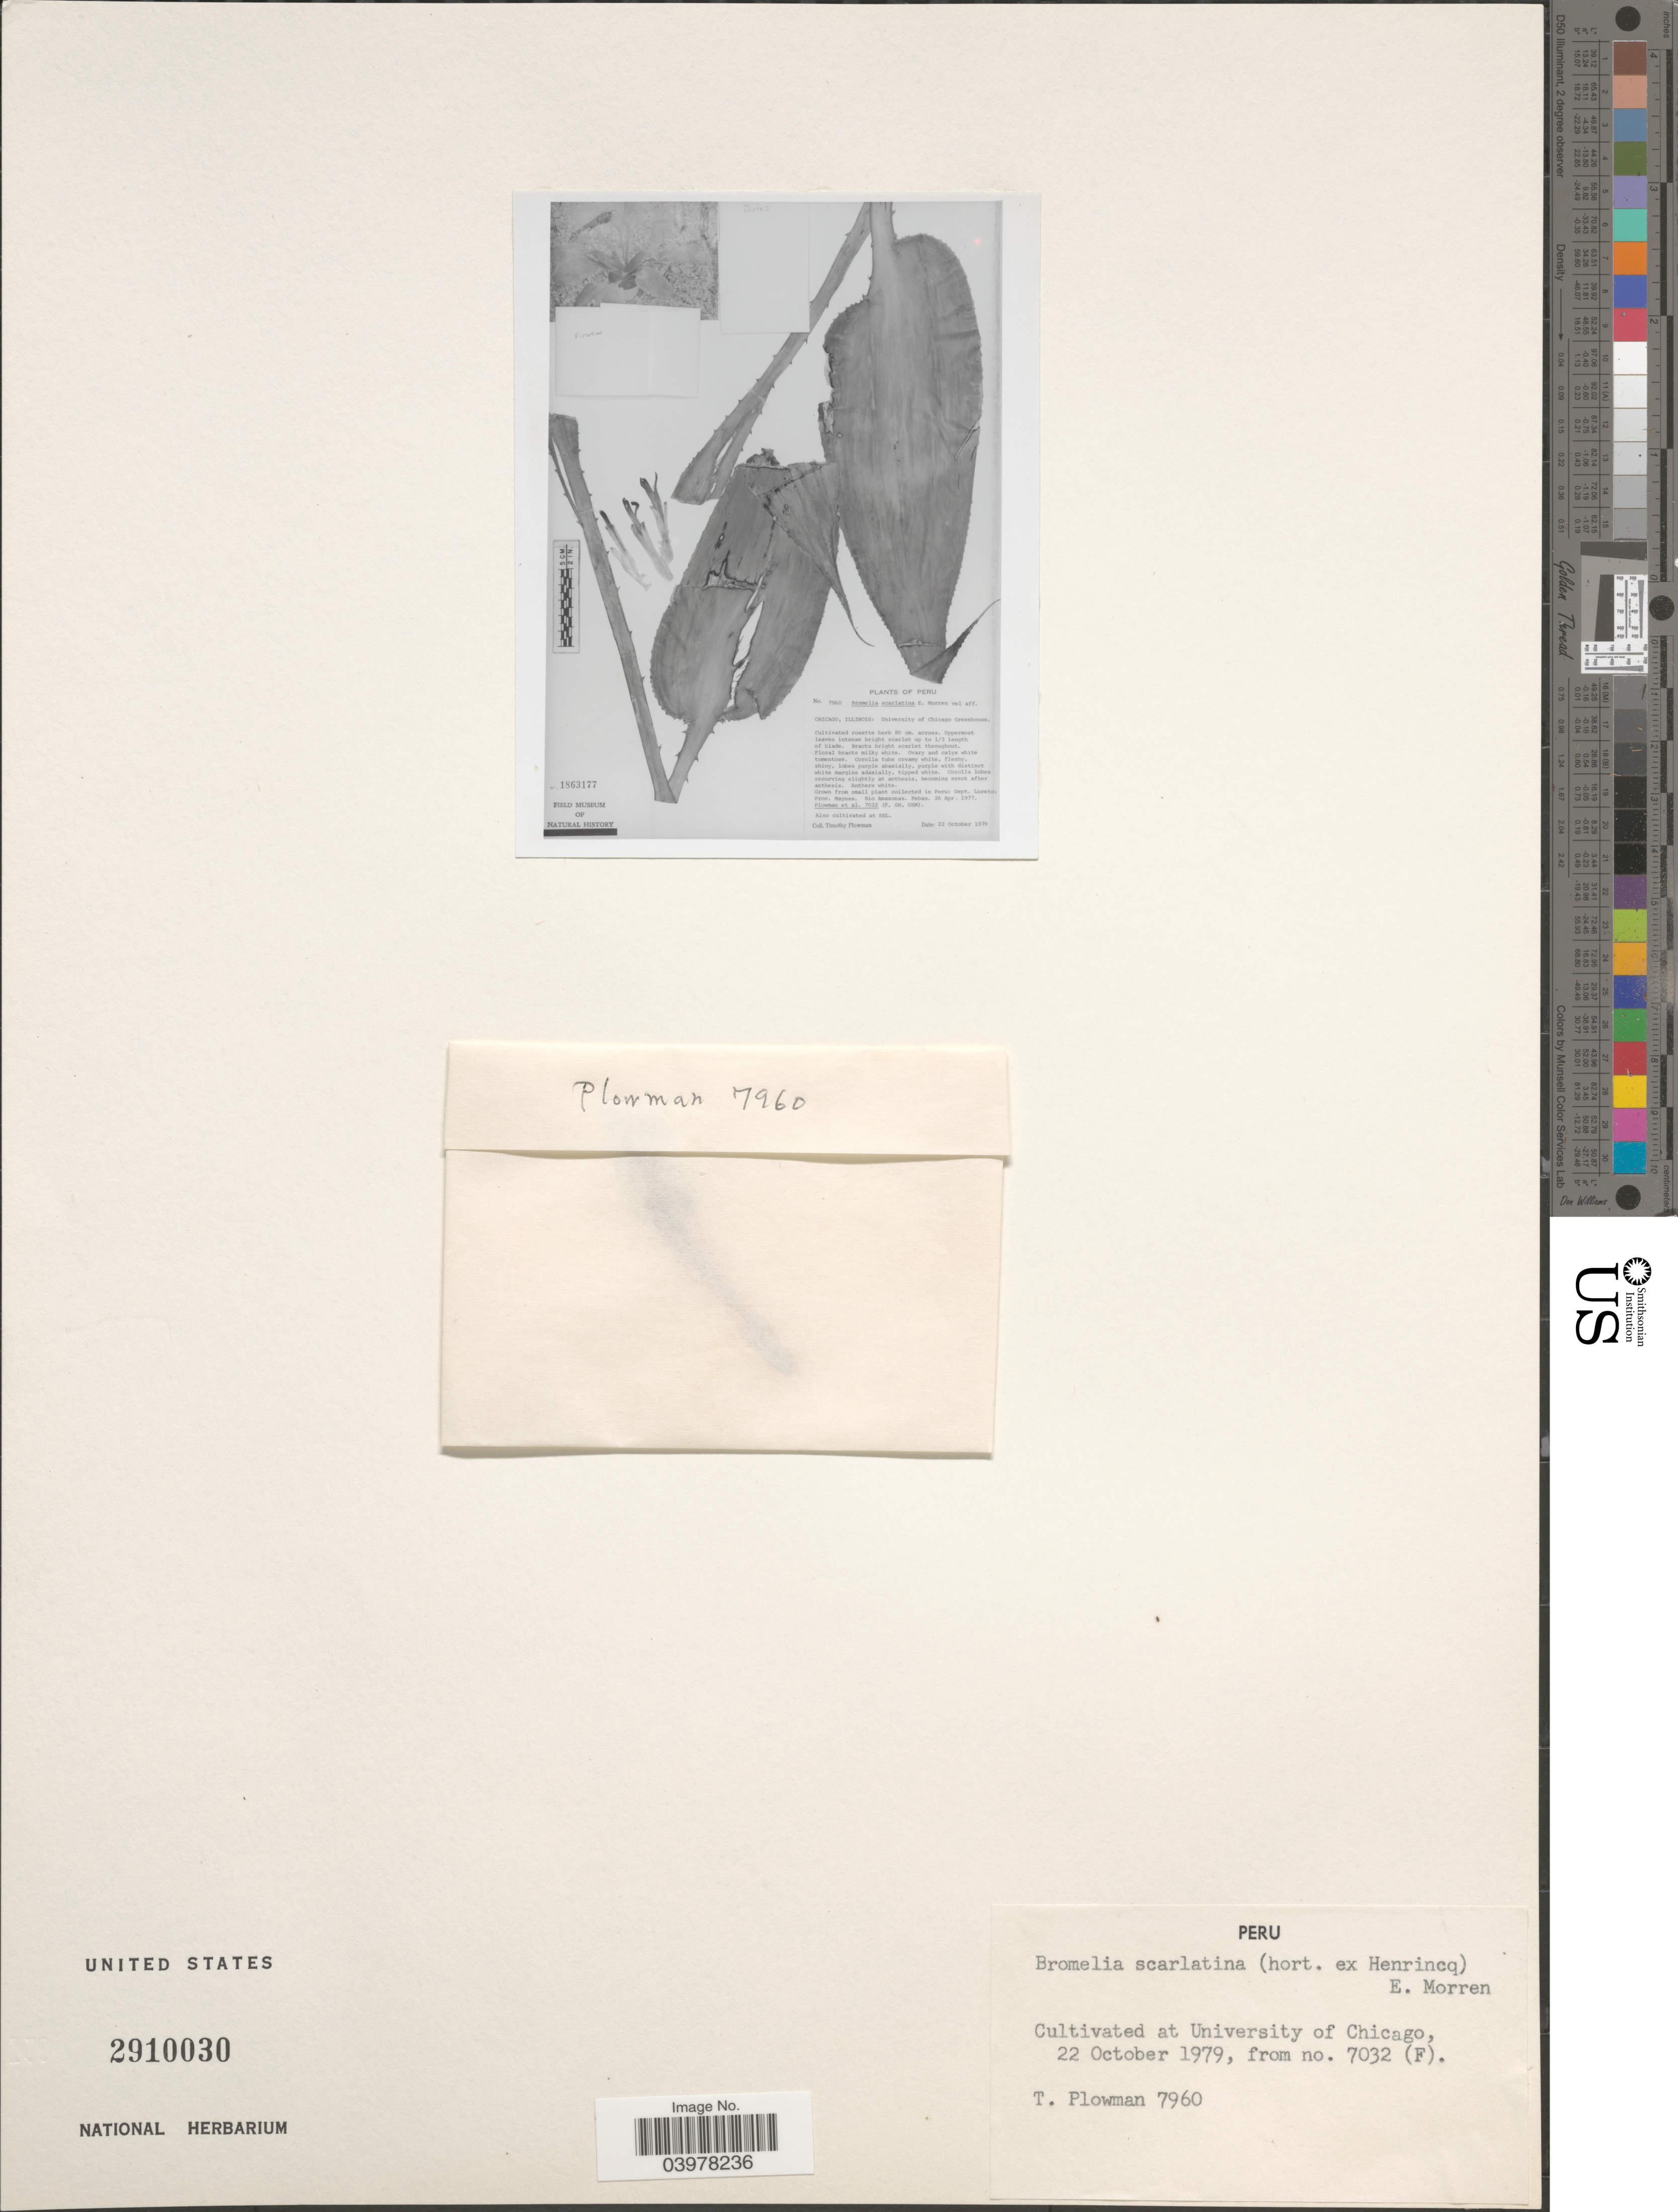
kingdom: Plantae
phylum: Tracheophyta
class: Liliopsida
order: Poales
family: Bromeliaceae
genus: Bromelia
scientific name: Bromelia scarlatina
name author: Hérincq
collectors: T. Plowman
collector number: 7960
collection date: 1979-10-22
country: United States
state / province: Illinois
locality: Chicago: University of Chicago Greenhouse.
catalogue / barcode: US 2910030